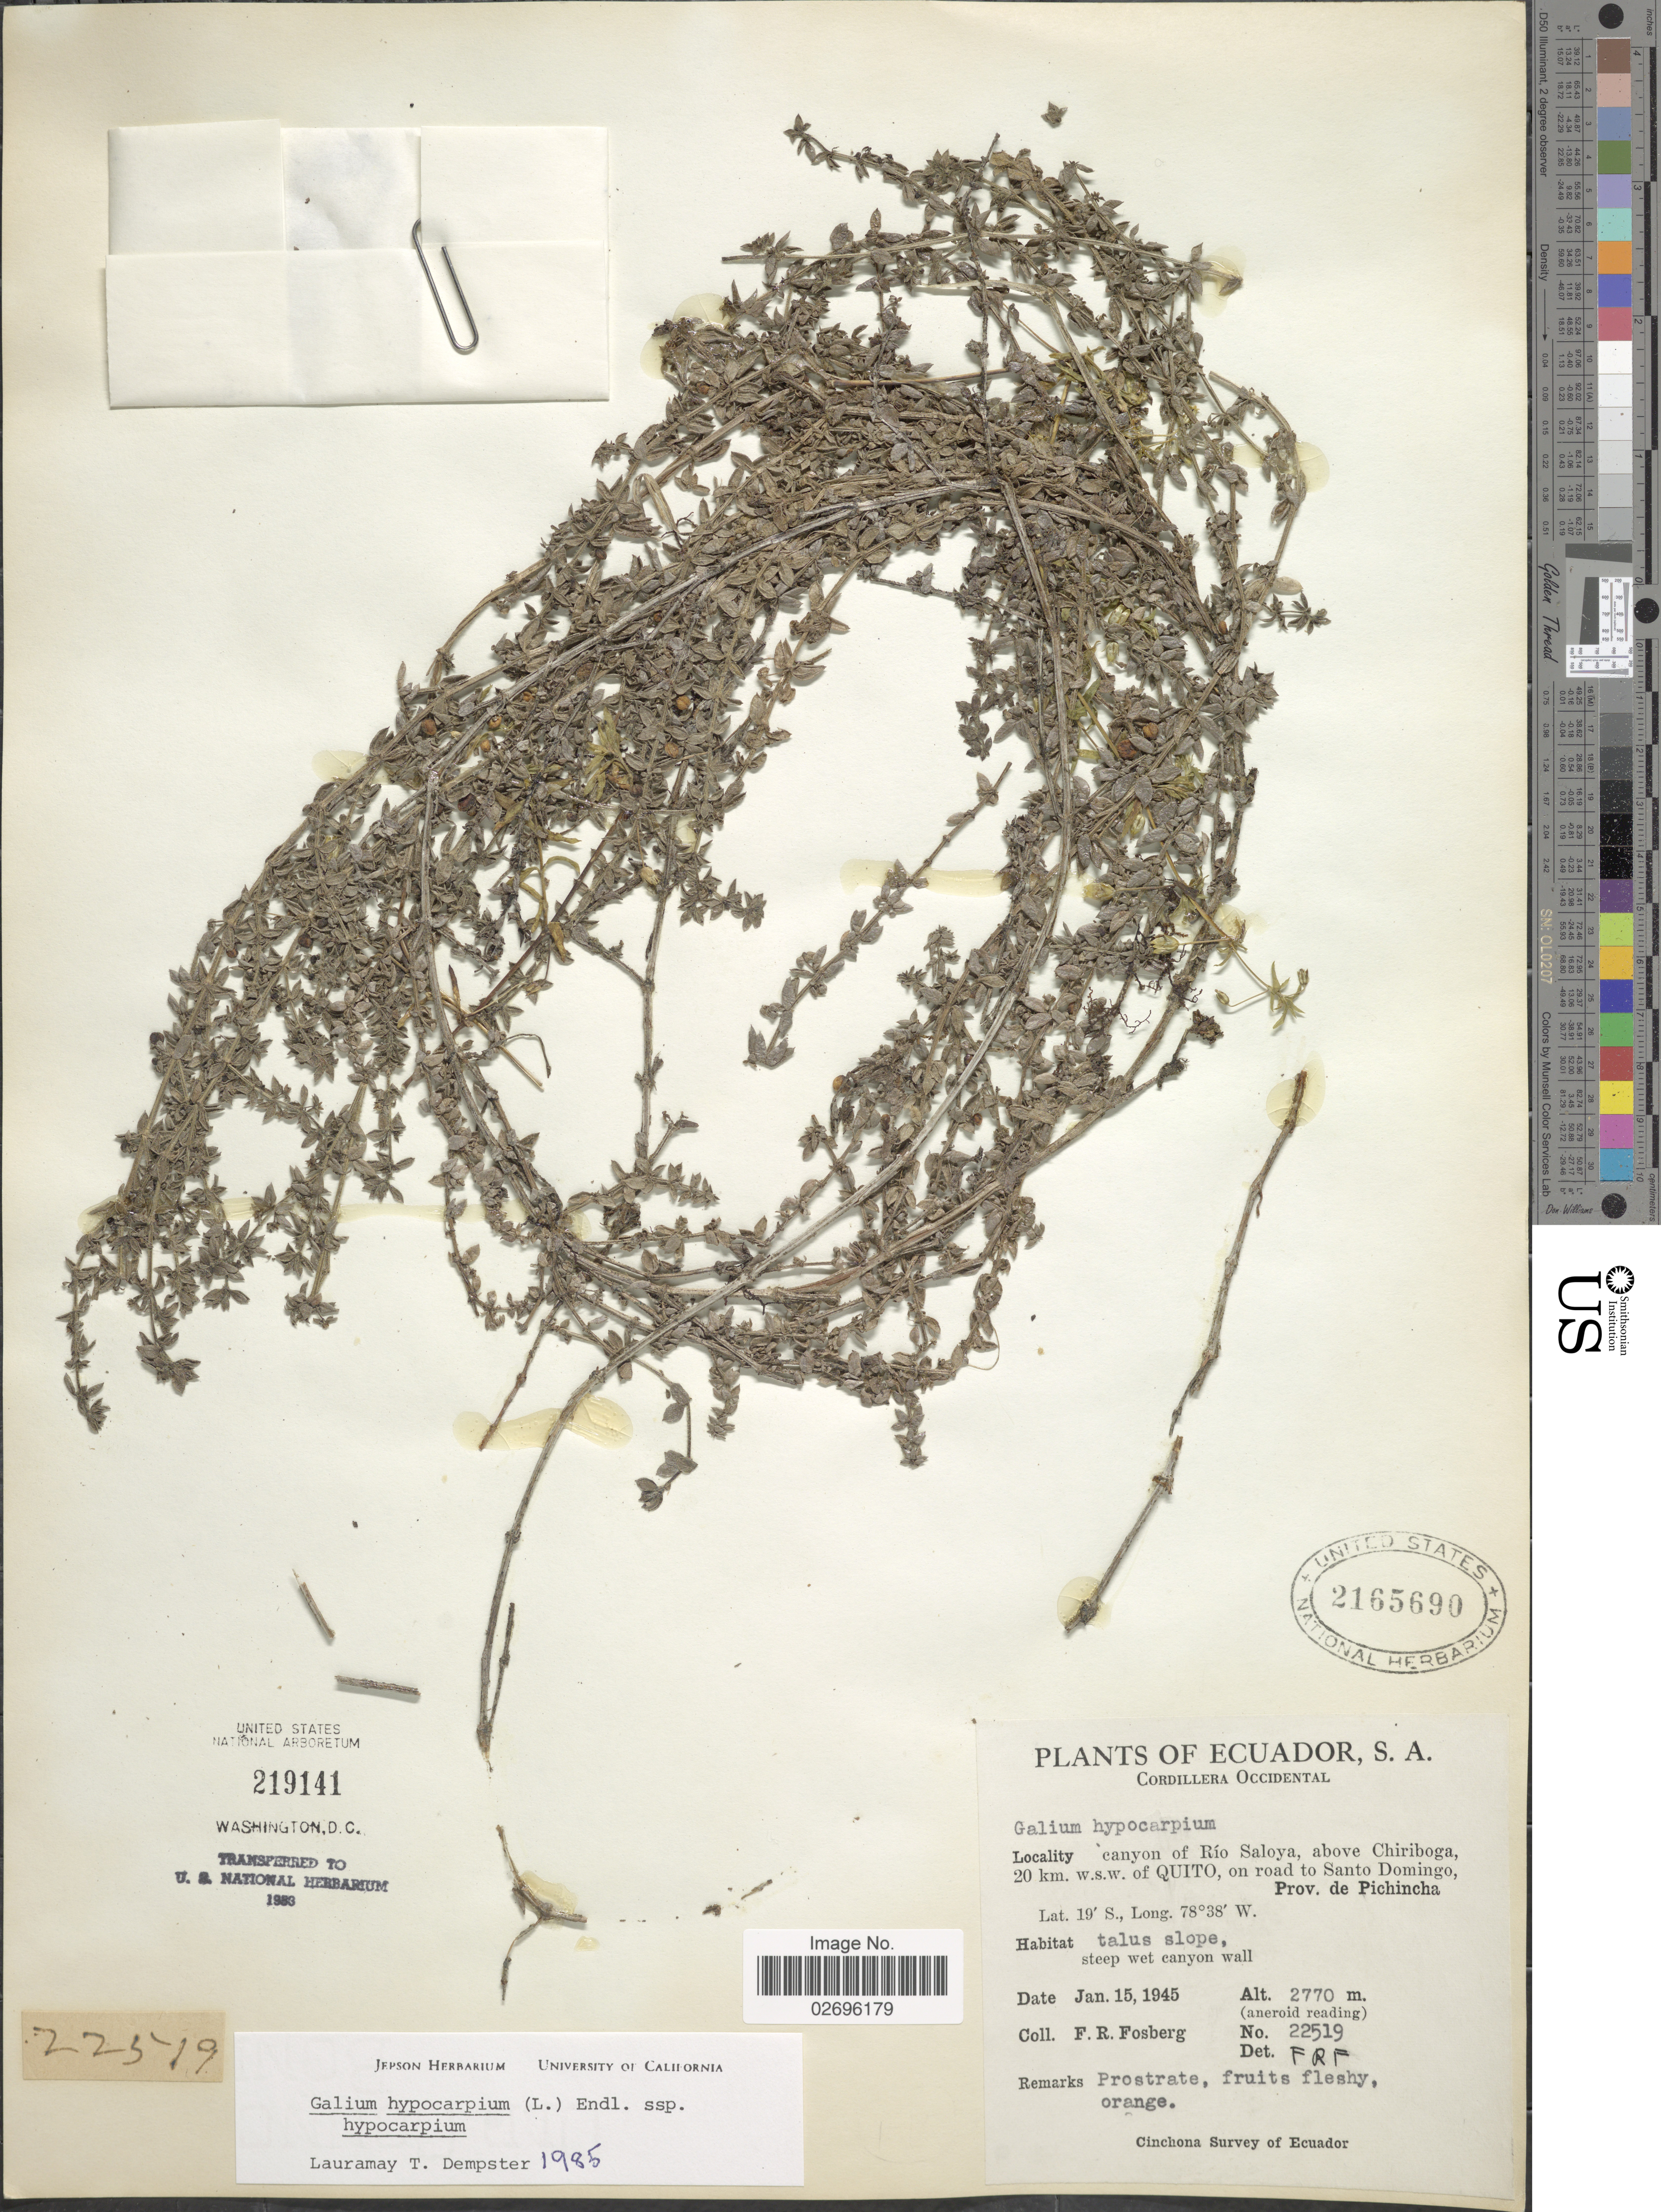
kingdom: Plantae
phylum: Tracheophyta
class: Magnoliopsida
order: Gentianales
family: Rubiaceae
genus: Galium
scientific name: Galium hypocarpium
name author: (L.) Endl. ex Griseb.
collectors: F. R. Fosberg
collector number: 22519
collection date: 1945-01-15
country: Ecuador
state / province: Pichincha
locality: Cordillera Occidental. Canyon of Río Saloya, above Chiriboga, 20 km. w.s.w. of Quito, on road to Santo Domingo.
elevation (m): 2770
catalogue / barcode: US 2165690